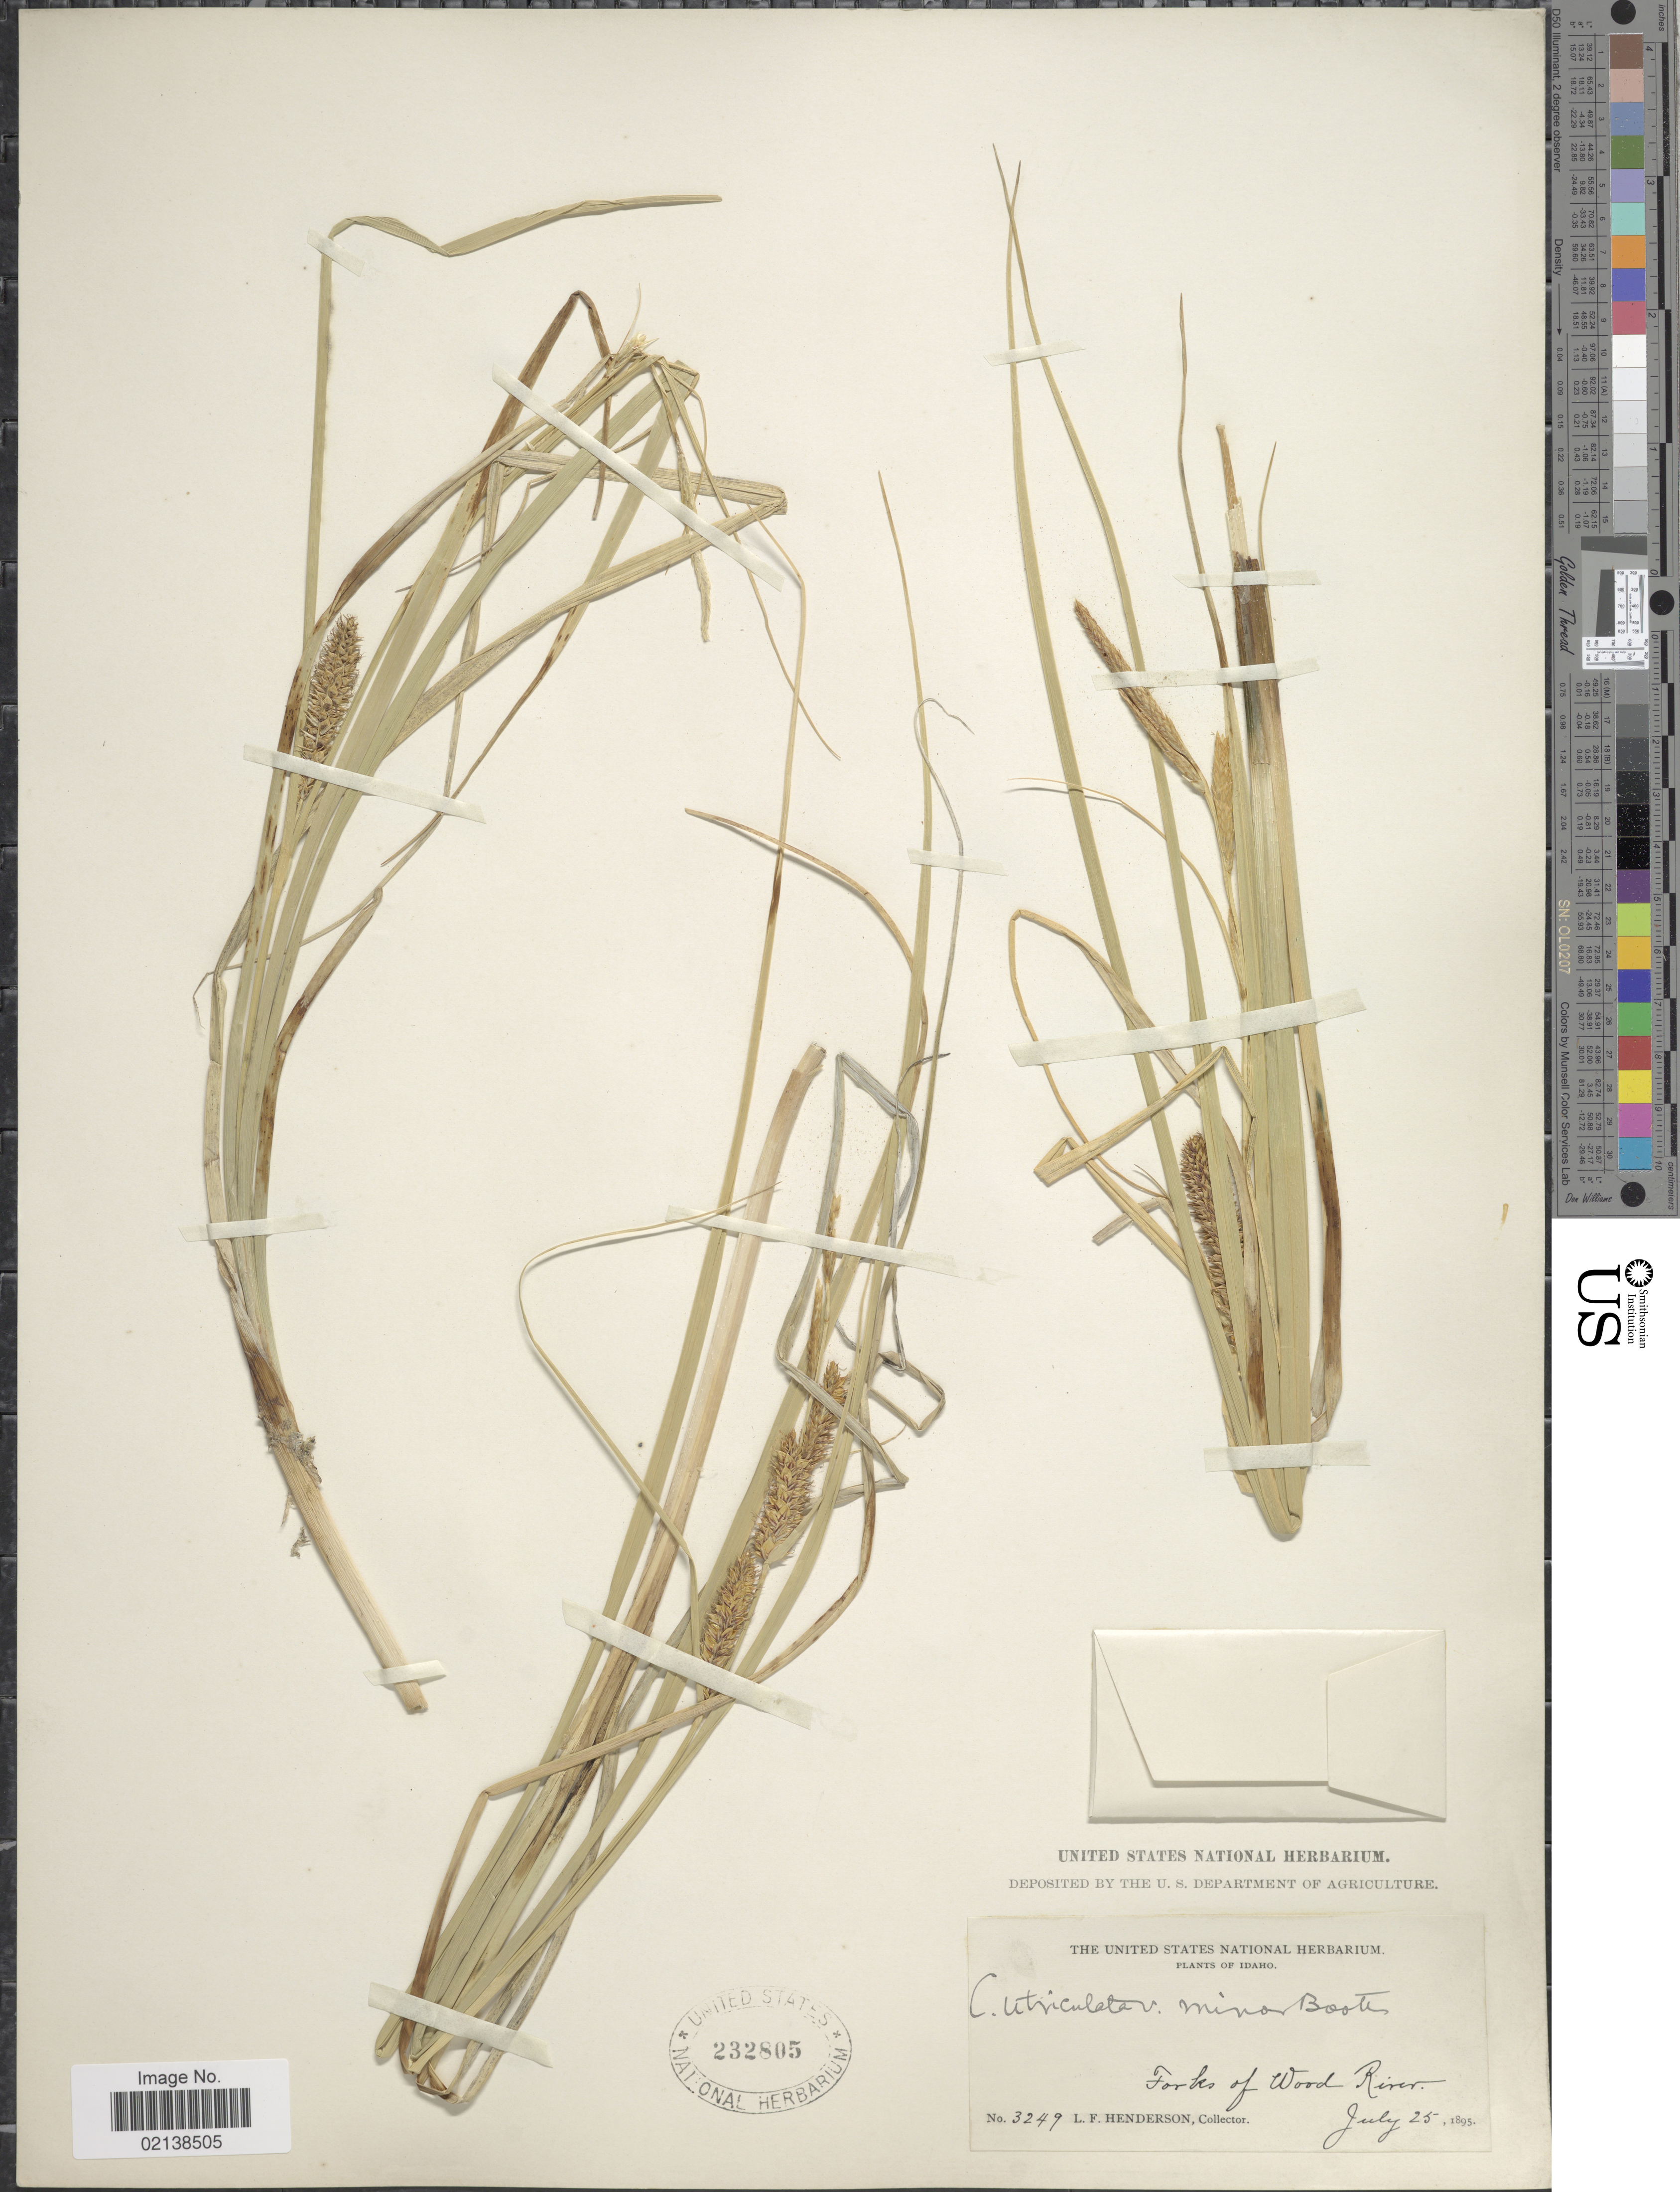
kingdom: Plantae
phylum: Tracheophyta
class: Liliopsida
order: Poales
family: Cyperaceae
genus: Carex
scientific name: Carex utriculata var. minor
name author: Boott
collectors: L. Henderson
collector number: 3249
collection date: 1895-07-25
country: United States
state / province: Idaho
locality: Fork of Wood River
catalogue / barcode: US 232805